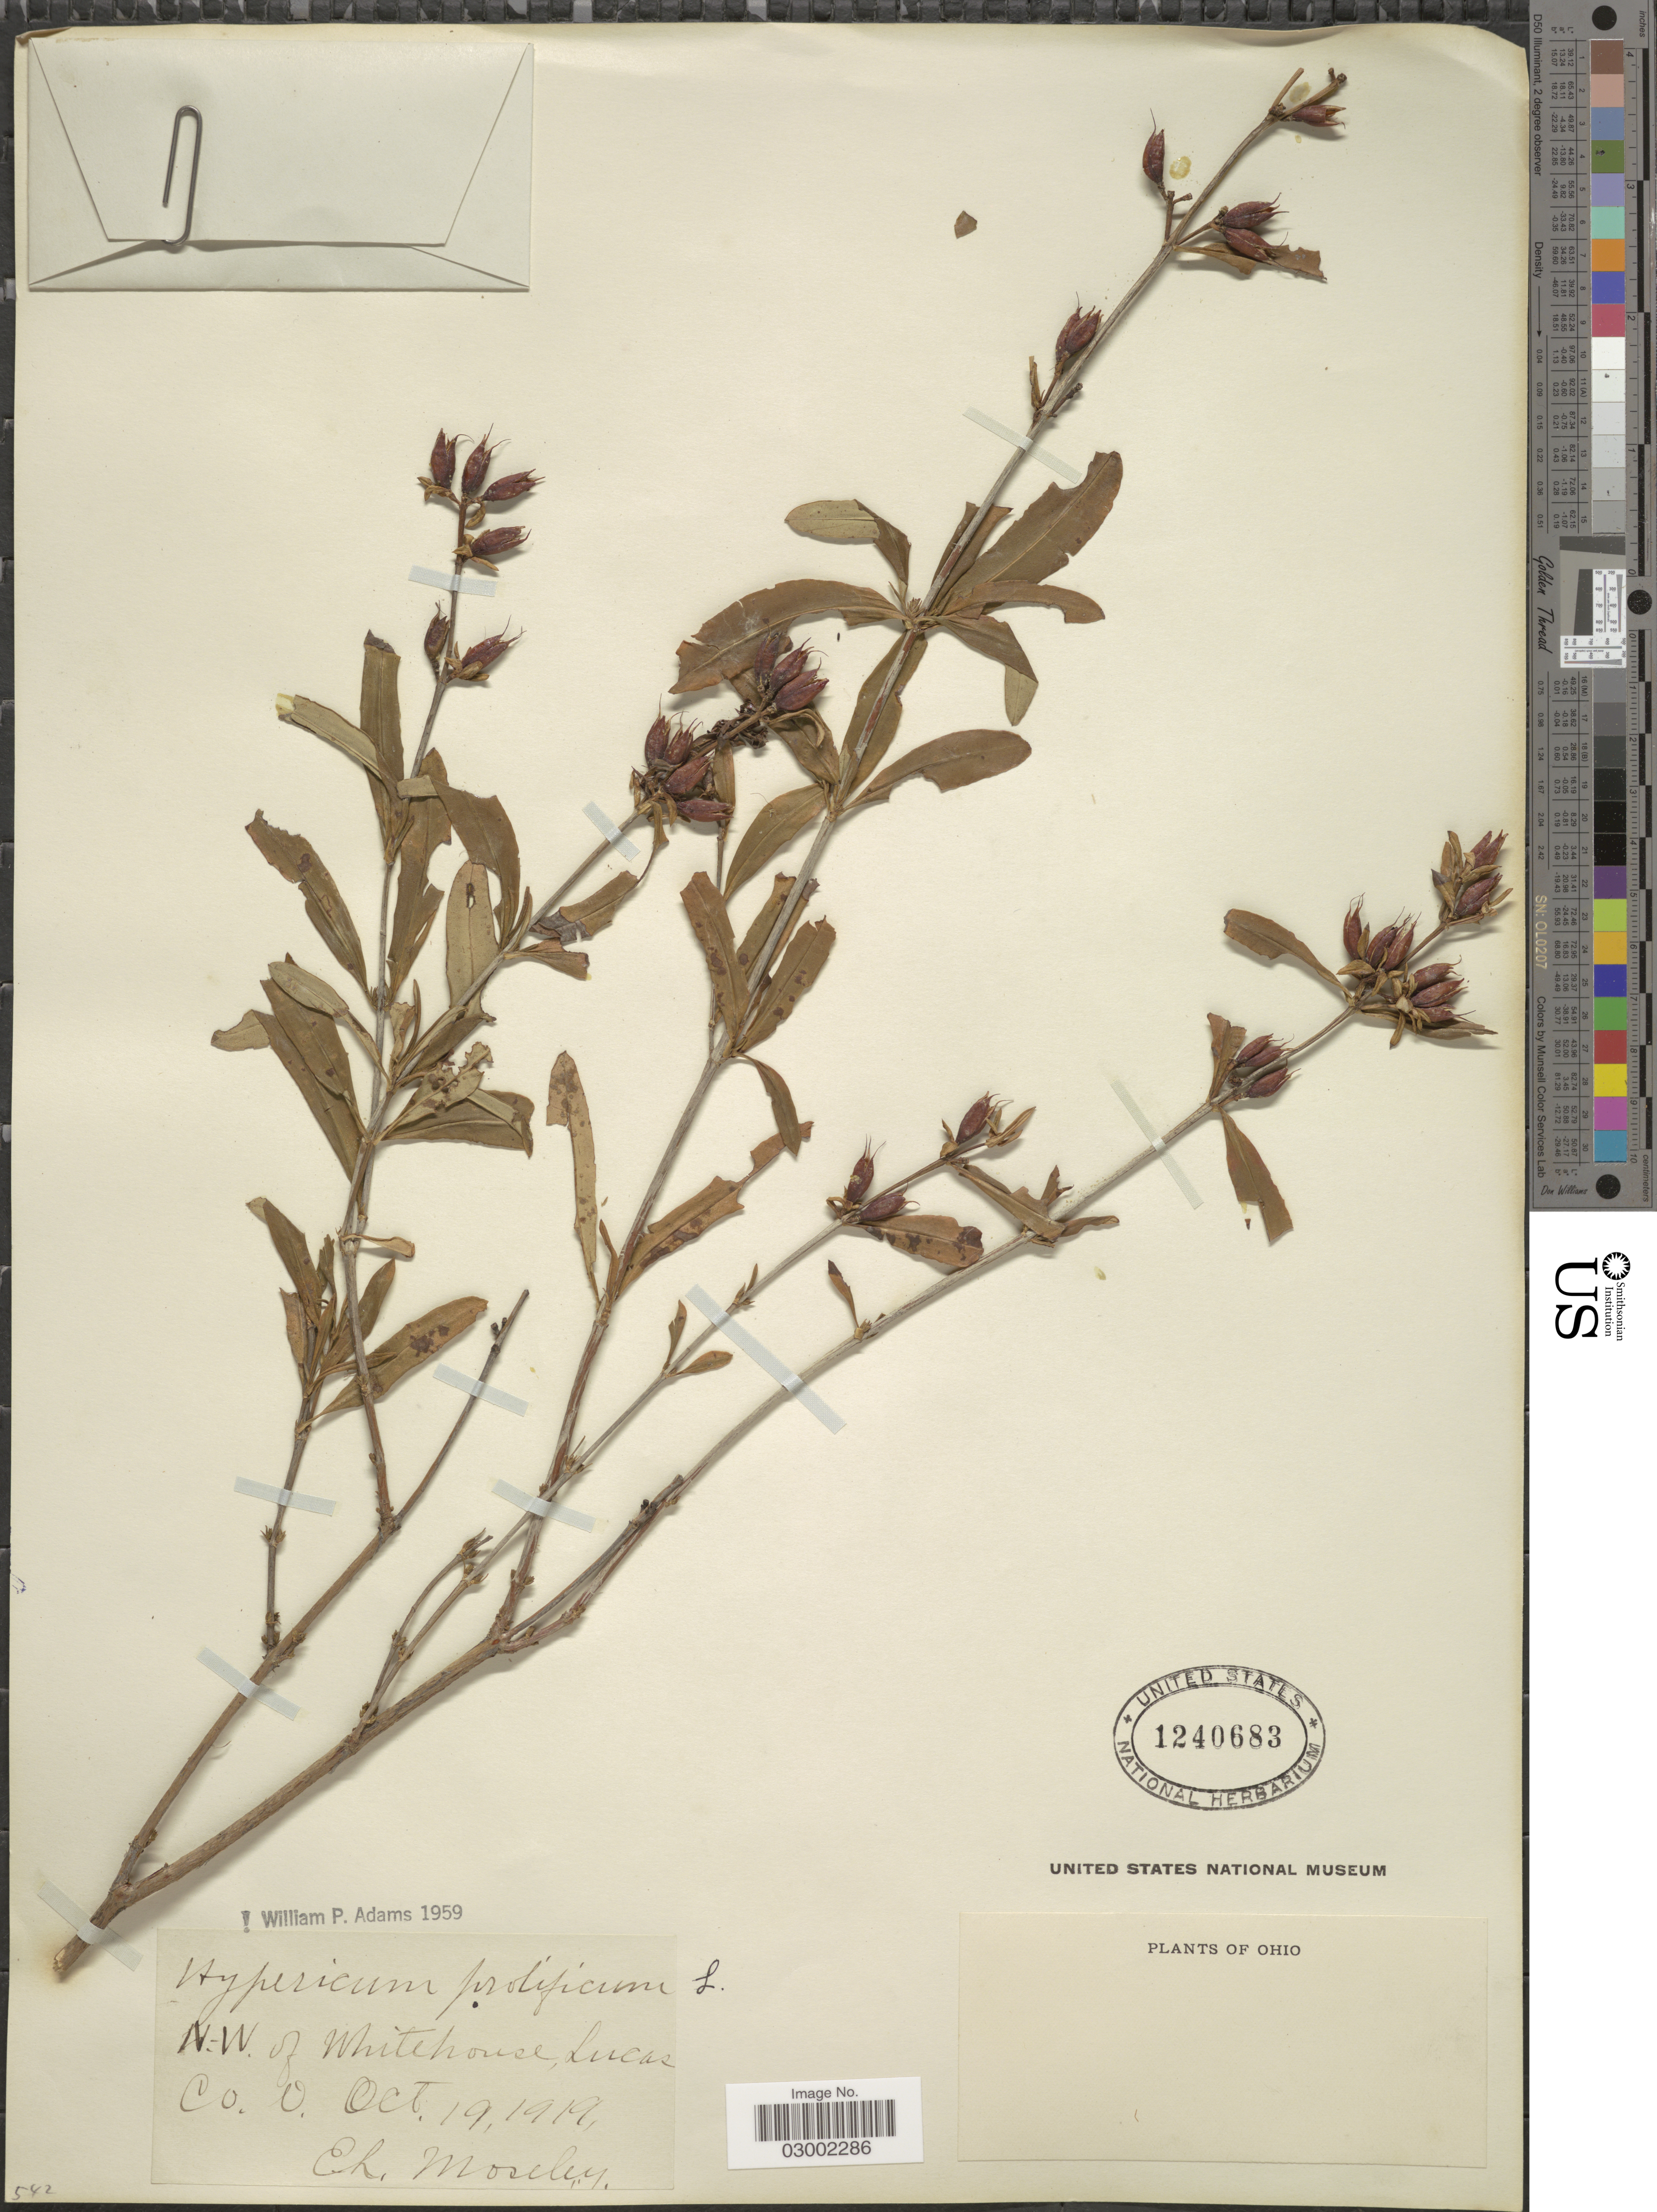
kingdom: Plantae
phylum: Tracheophyta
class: Magnoliopsida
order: Malpighiales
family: Hypericaceae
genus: Hypericum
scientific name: Hypericum prolificum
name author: L.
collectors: E. Moseley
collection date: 1919-10-19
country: United States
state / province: Ohio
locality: N.W. of Whitehouse, Lucas Co.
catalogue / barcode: US 1240683